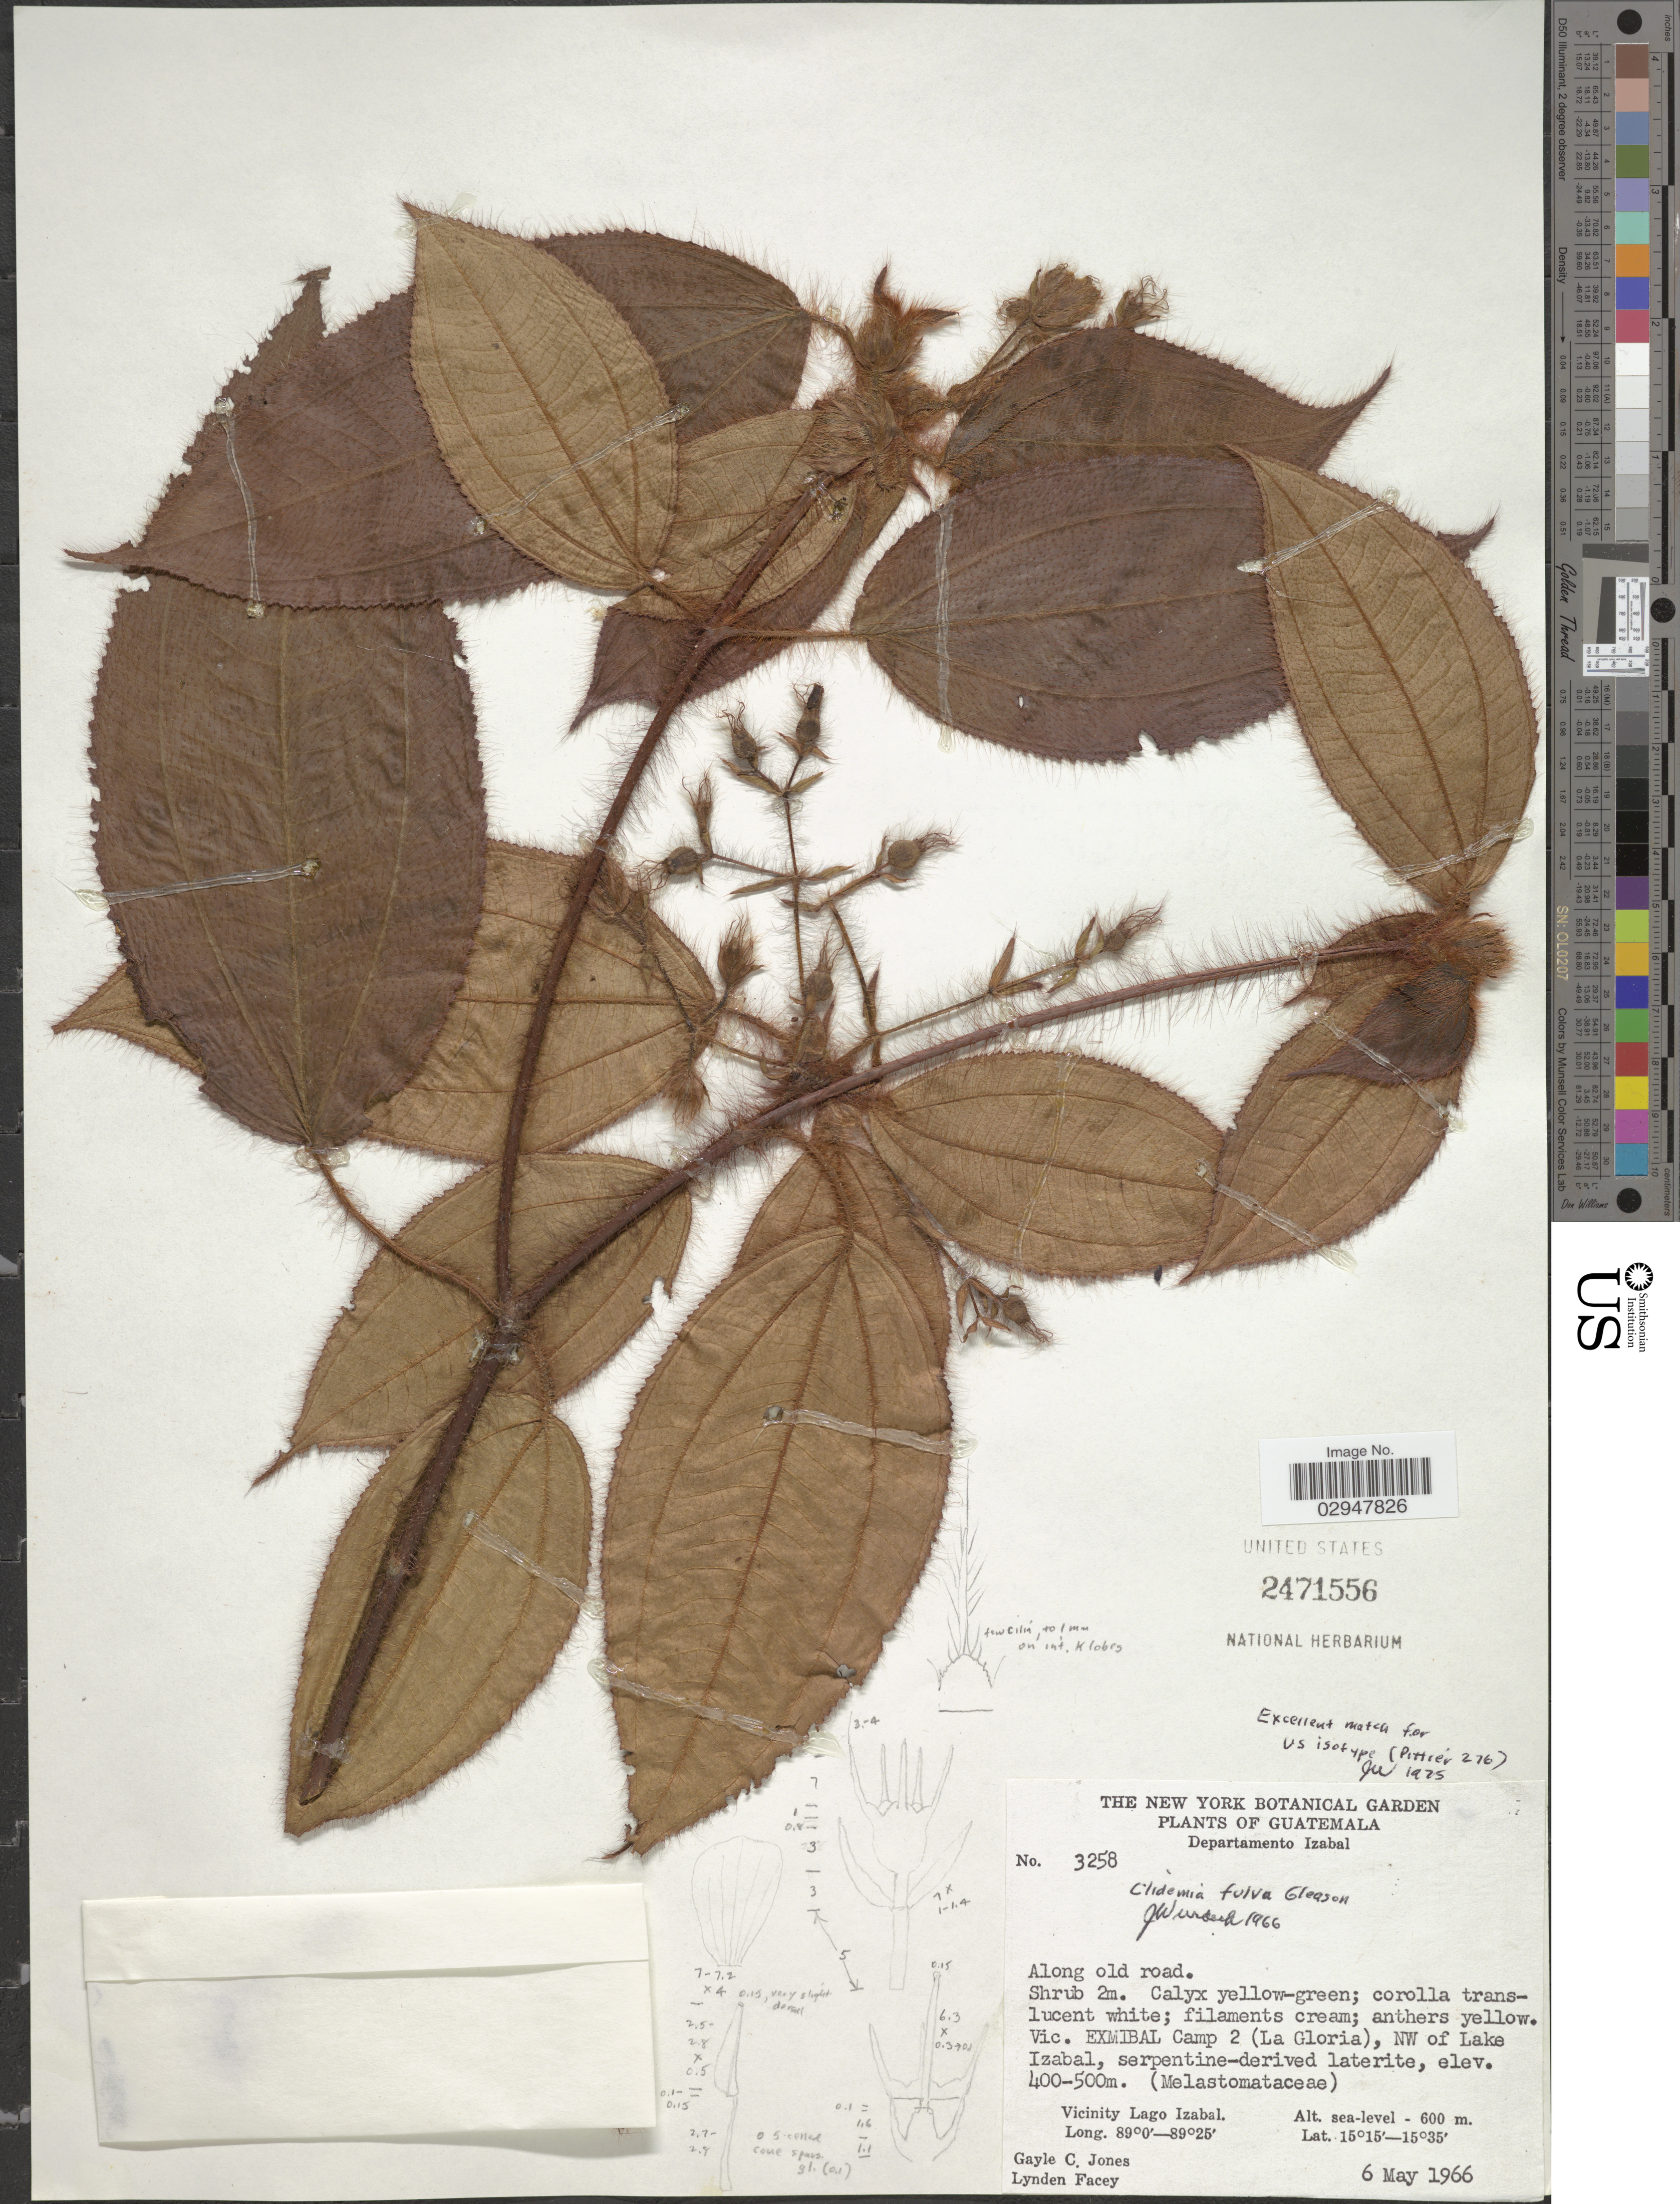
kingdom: Plantae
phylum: Tracheophyta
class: Magnoliopsida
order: Myrtales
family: Melastomataceae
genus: Clidemia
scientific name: Clidemia fulva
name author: Gleason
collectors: G. C. Jones & L. Facey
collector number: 3258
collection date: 1966-05-06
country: Guatemala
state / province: Izabal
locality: Departamento Izabal, Ixmibal Camp 2 (La Gloria), NW of Lake Izabal, Vicinity Lago Izabal.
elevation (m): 0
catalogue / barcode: US 2471556